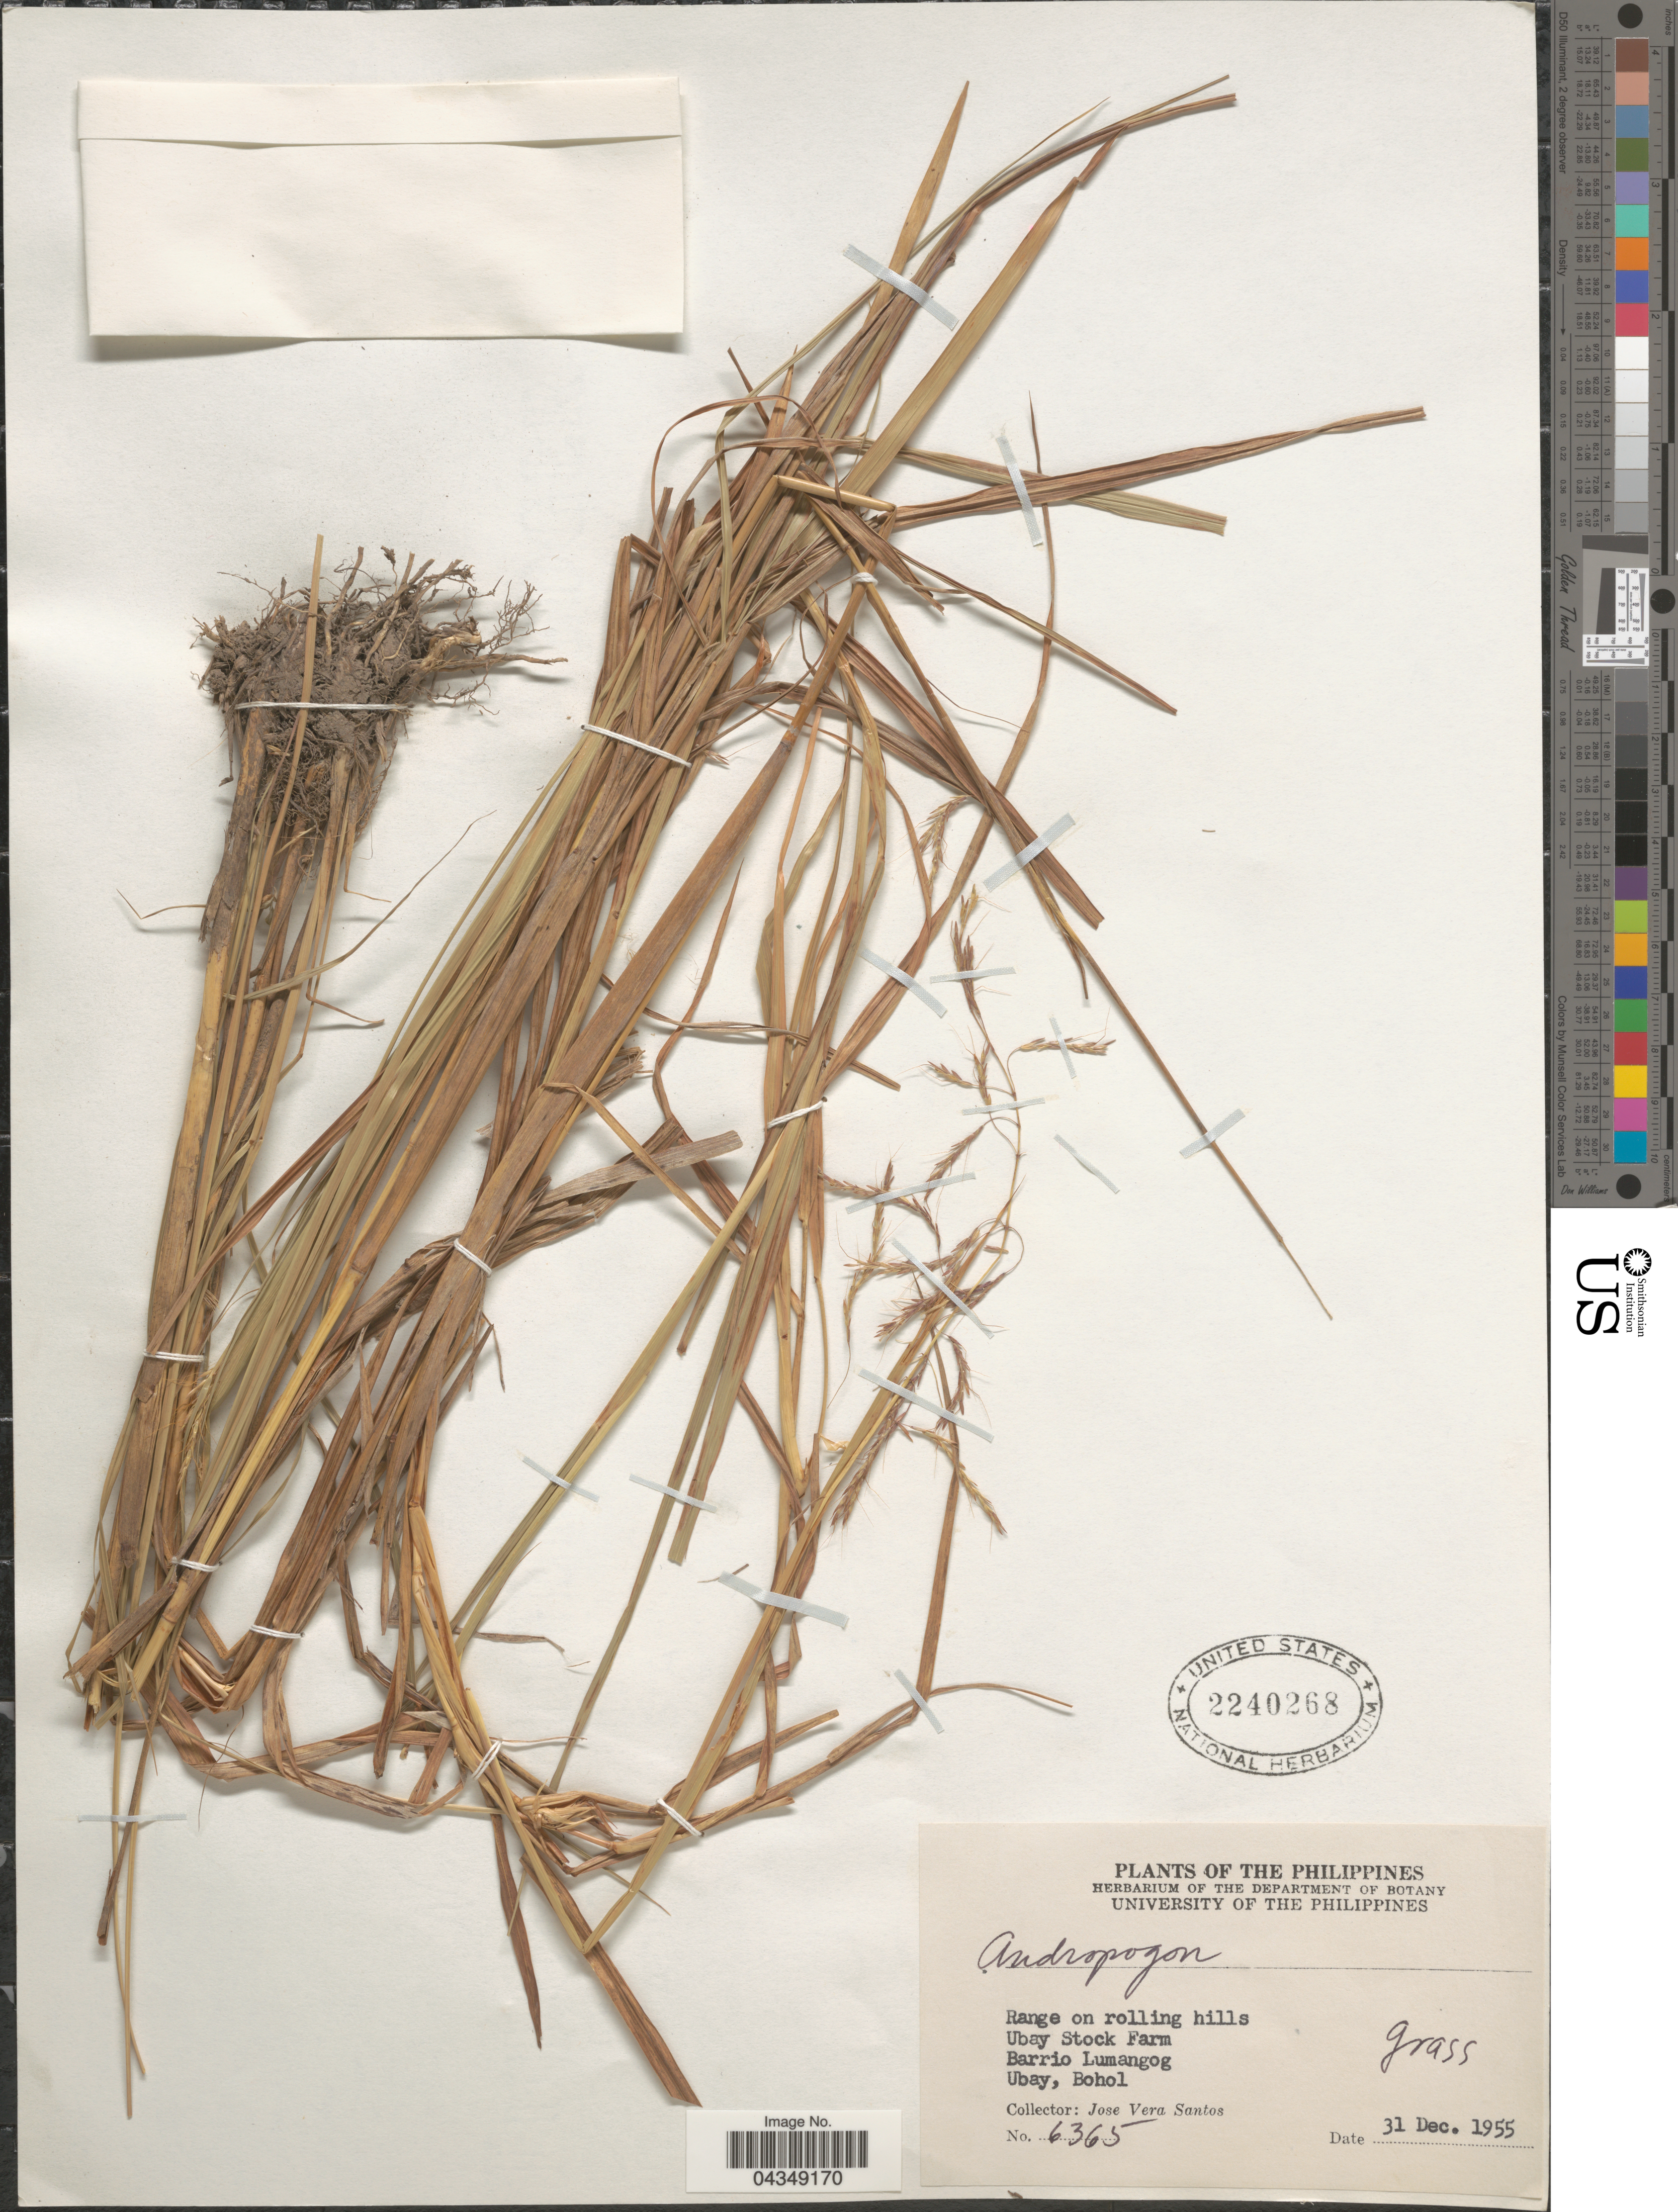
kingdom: Plantae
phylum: Tracheophyta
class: Liliopsida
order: Poales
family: Poaceae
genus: Bothriochloa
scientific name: Bothriochloa sp.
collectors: J. Santos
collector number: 6365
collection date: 1955-12-31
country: Philippines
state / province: Central Visayas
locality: Range on rolling hills. Ubay Stock Farm. Barrio Lumangog. Ubay.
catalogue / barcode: US 2240268